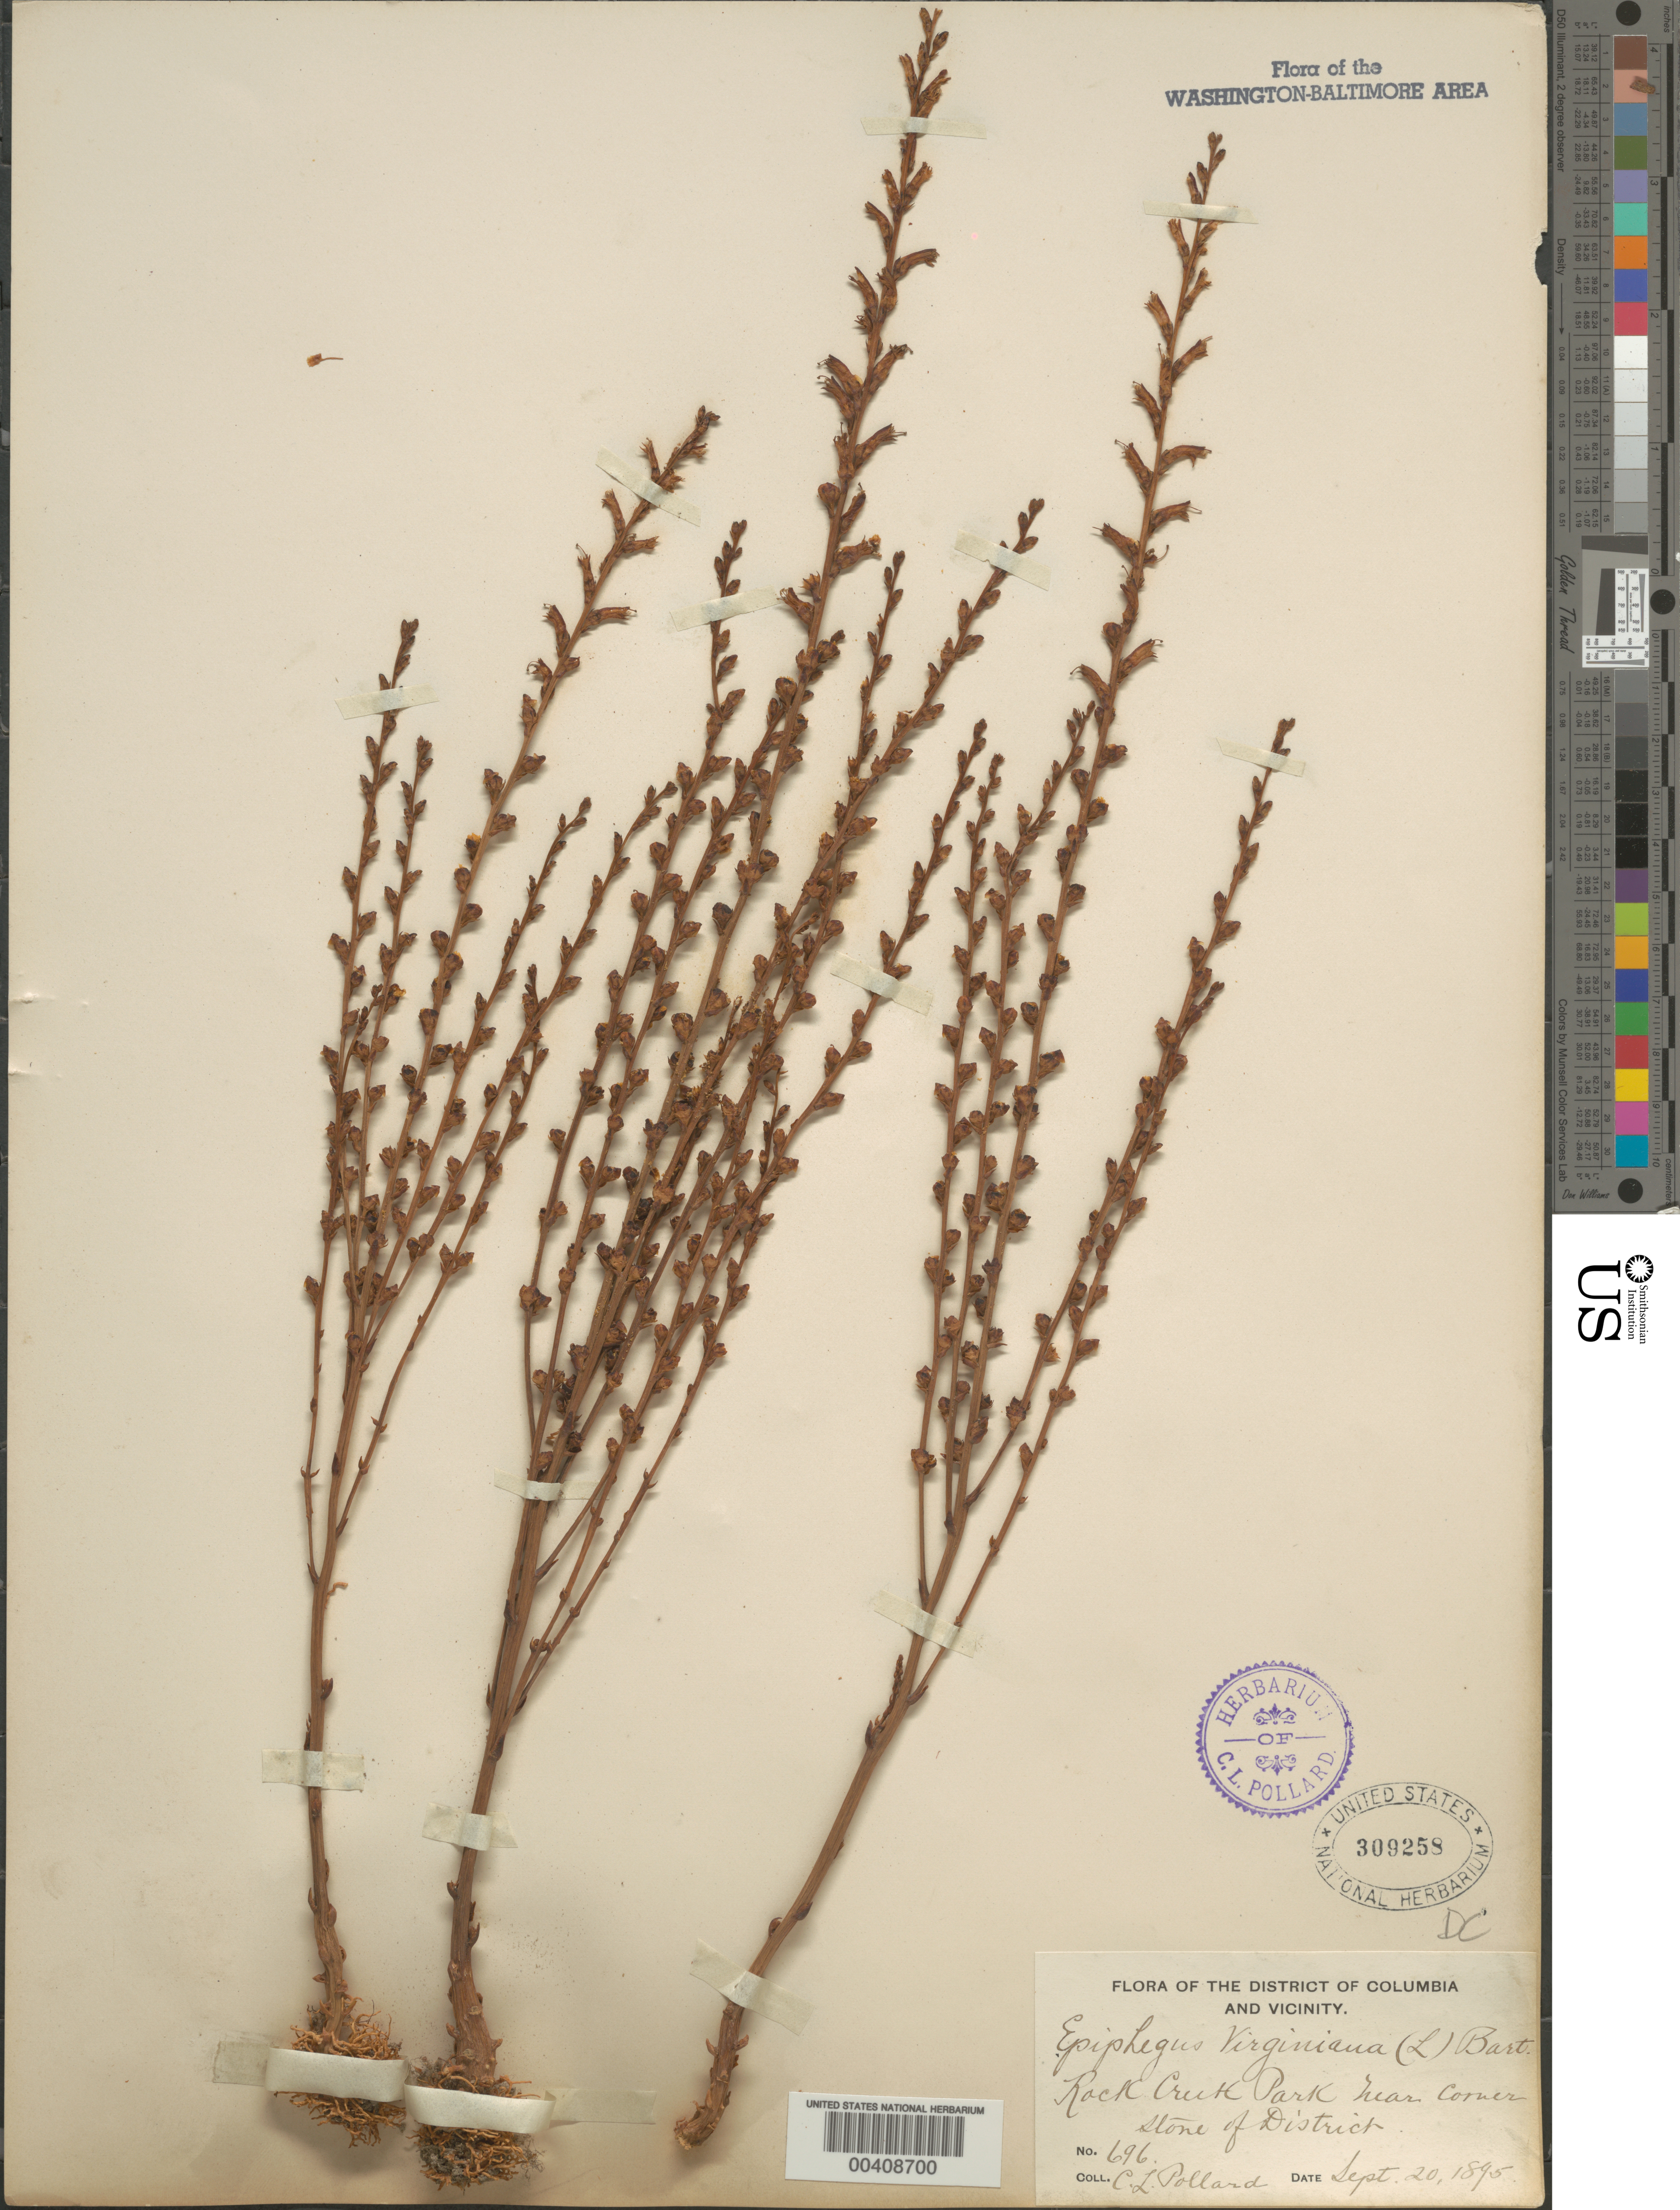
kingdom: Plantae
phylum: Tracheophyta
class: Magnoliopsida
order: Lamiales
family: Orobanchaceae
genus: Epifagus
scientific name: Epifagus virginiana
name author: (L.) W.P.C. Barton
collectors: C. L. Pollard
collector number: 696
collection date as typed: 20 Sep 1895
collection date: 1895-09-20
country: United States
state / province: District of Columbia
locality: Rock Creek Park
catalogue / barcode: US 309258